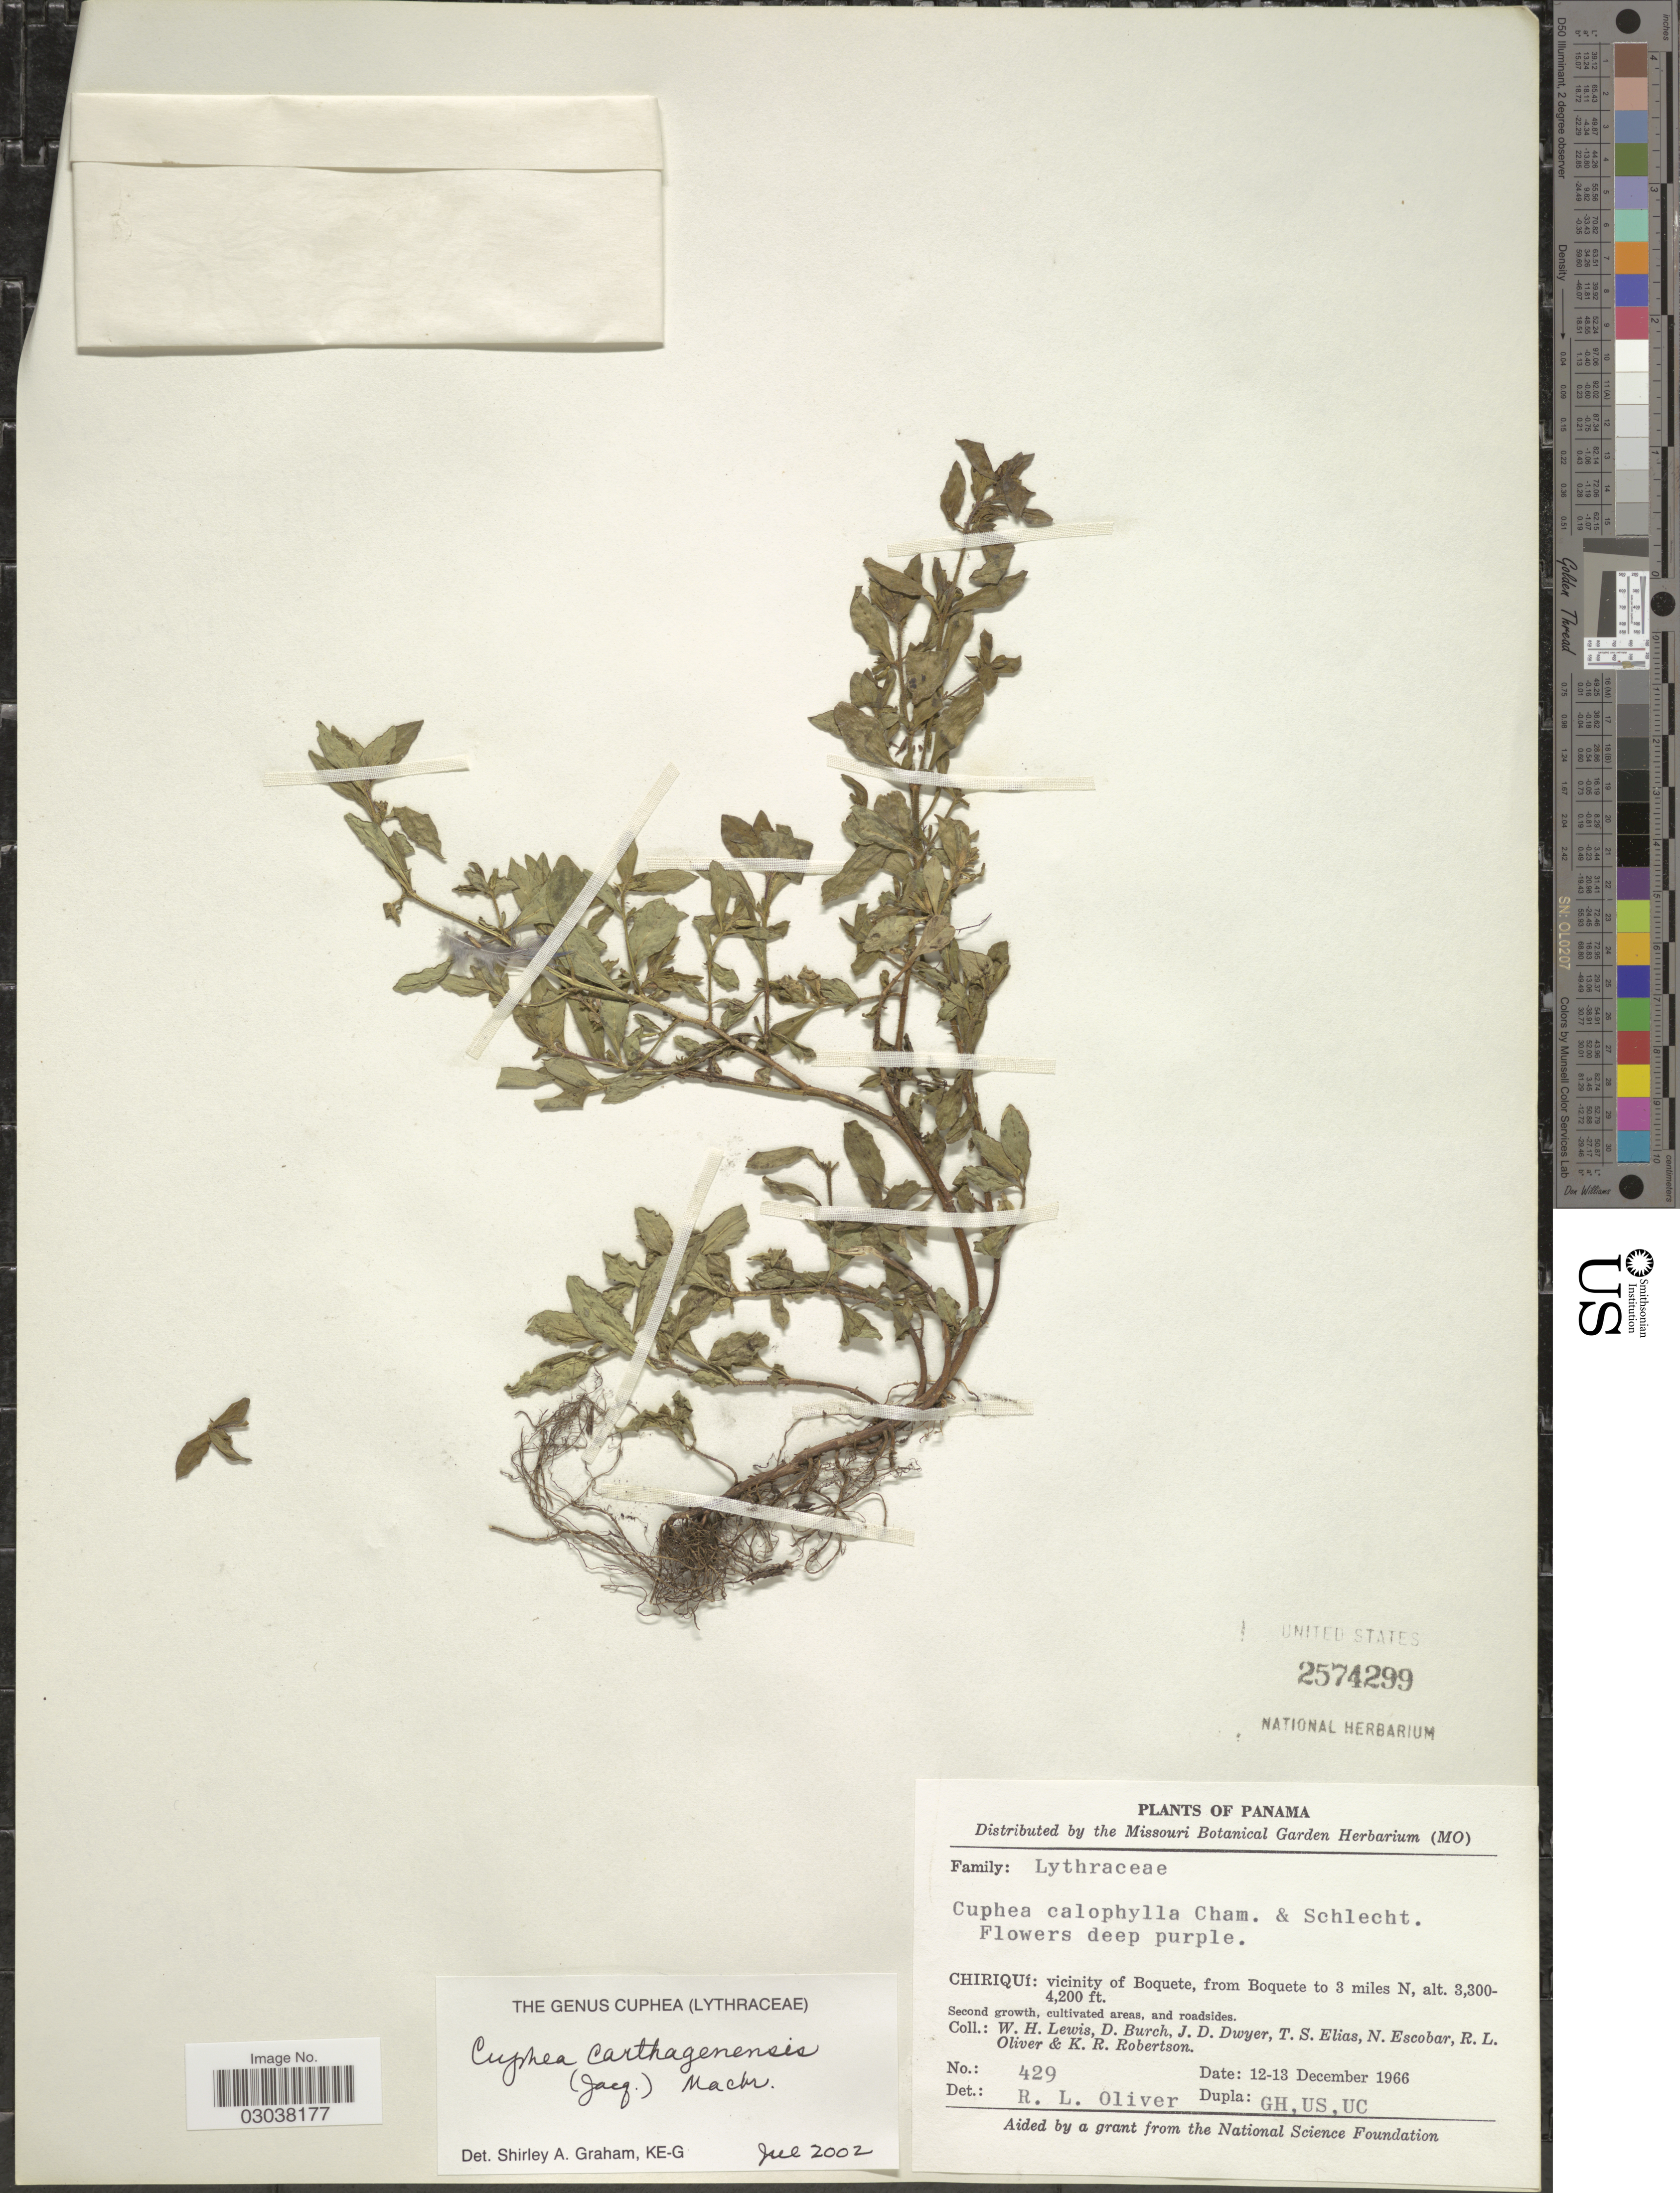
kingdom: Plantae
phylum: Tracheophyta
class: Magnoliopsida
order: Myrtales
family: Lythraceae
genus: Cuphea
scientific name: Cuphea carthagenensis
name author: (Jacq.) J.F. Macbr.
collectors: W. H. Lewis, D. Burch, J. D. Dwyer, T. S. Elias & et al.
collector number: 429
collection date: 1966-12-12/1966-12-13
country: Panama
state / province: Chiriqui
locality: Vicinity of Boquete, from Boquete to 3 miles N.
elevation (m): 1006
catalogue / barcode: US 2574299